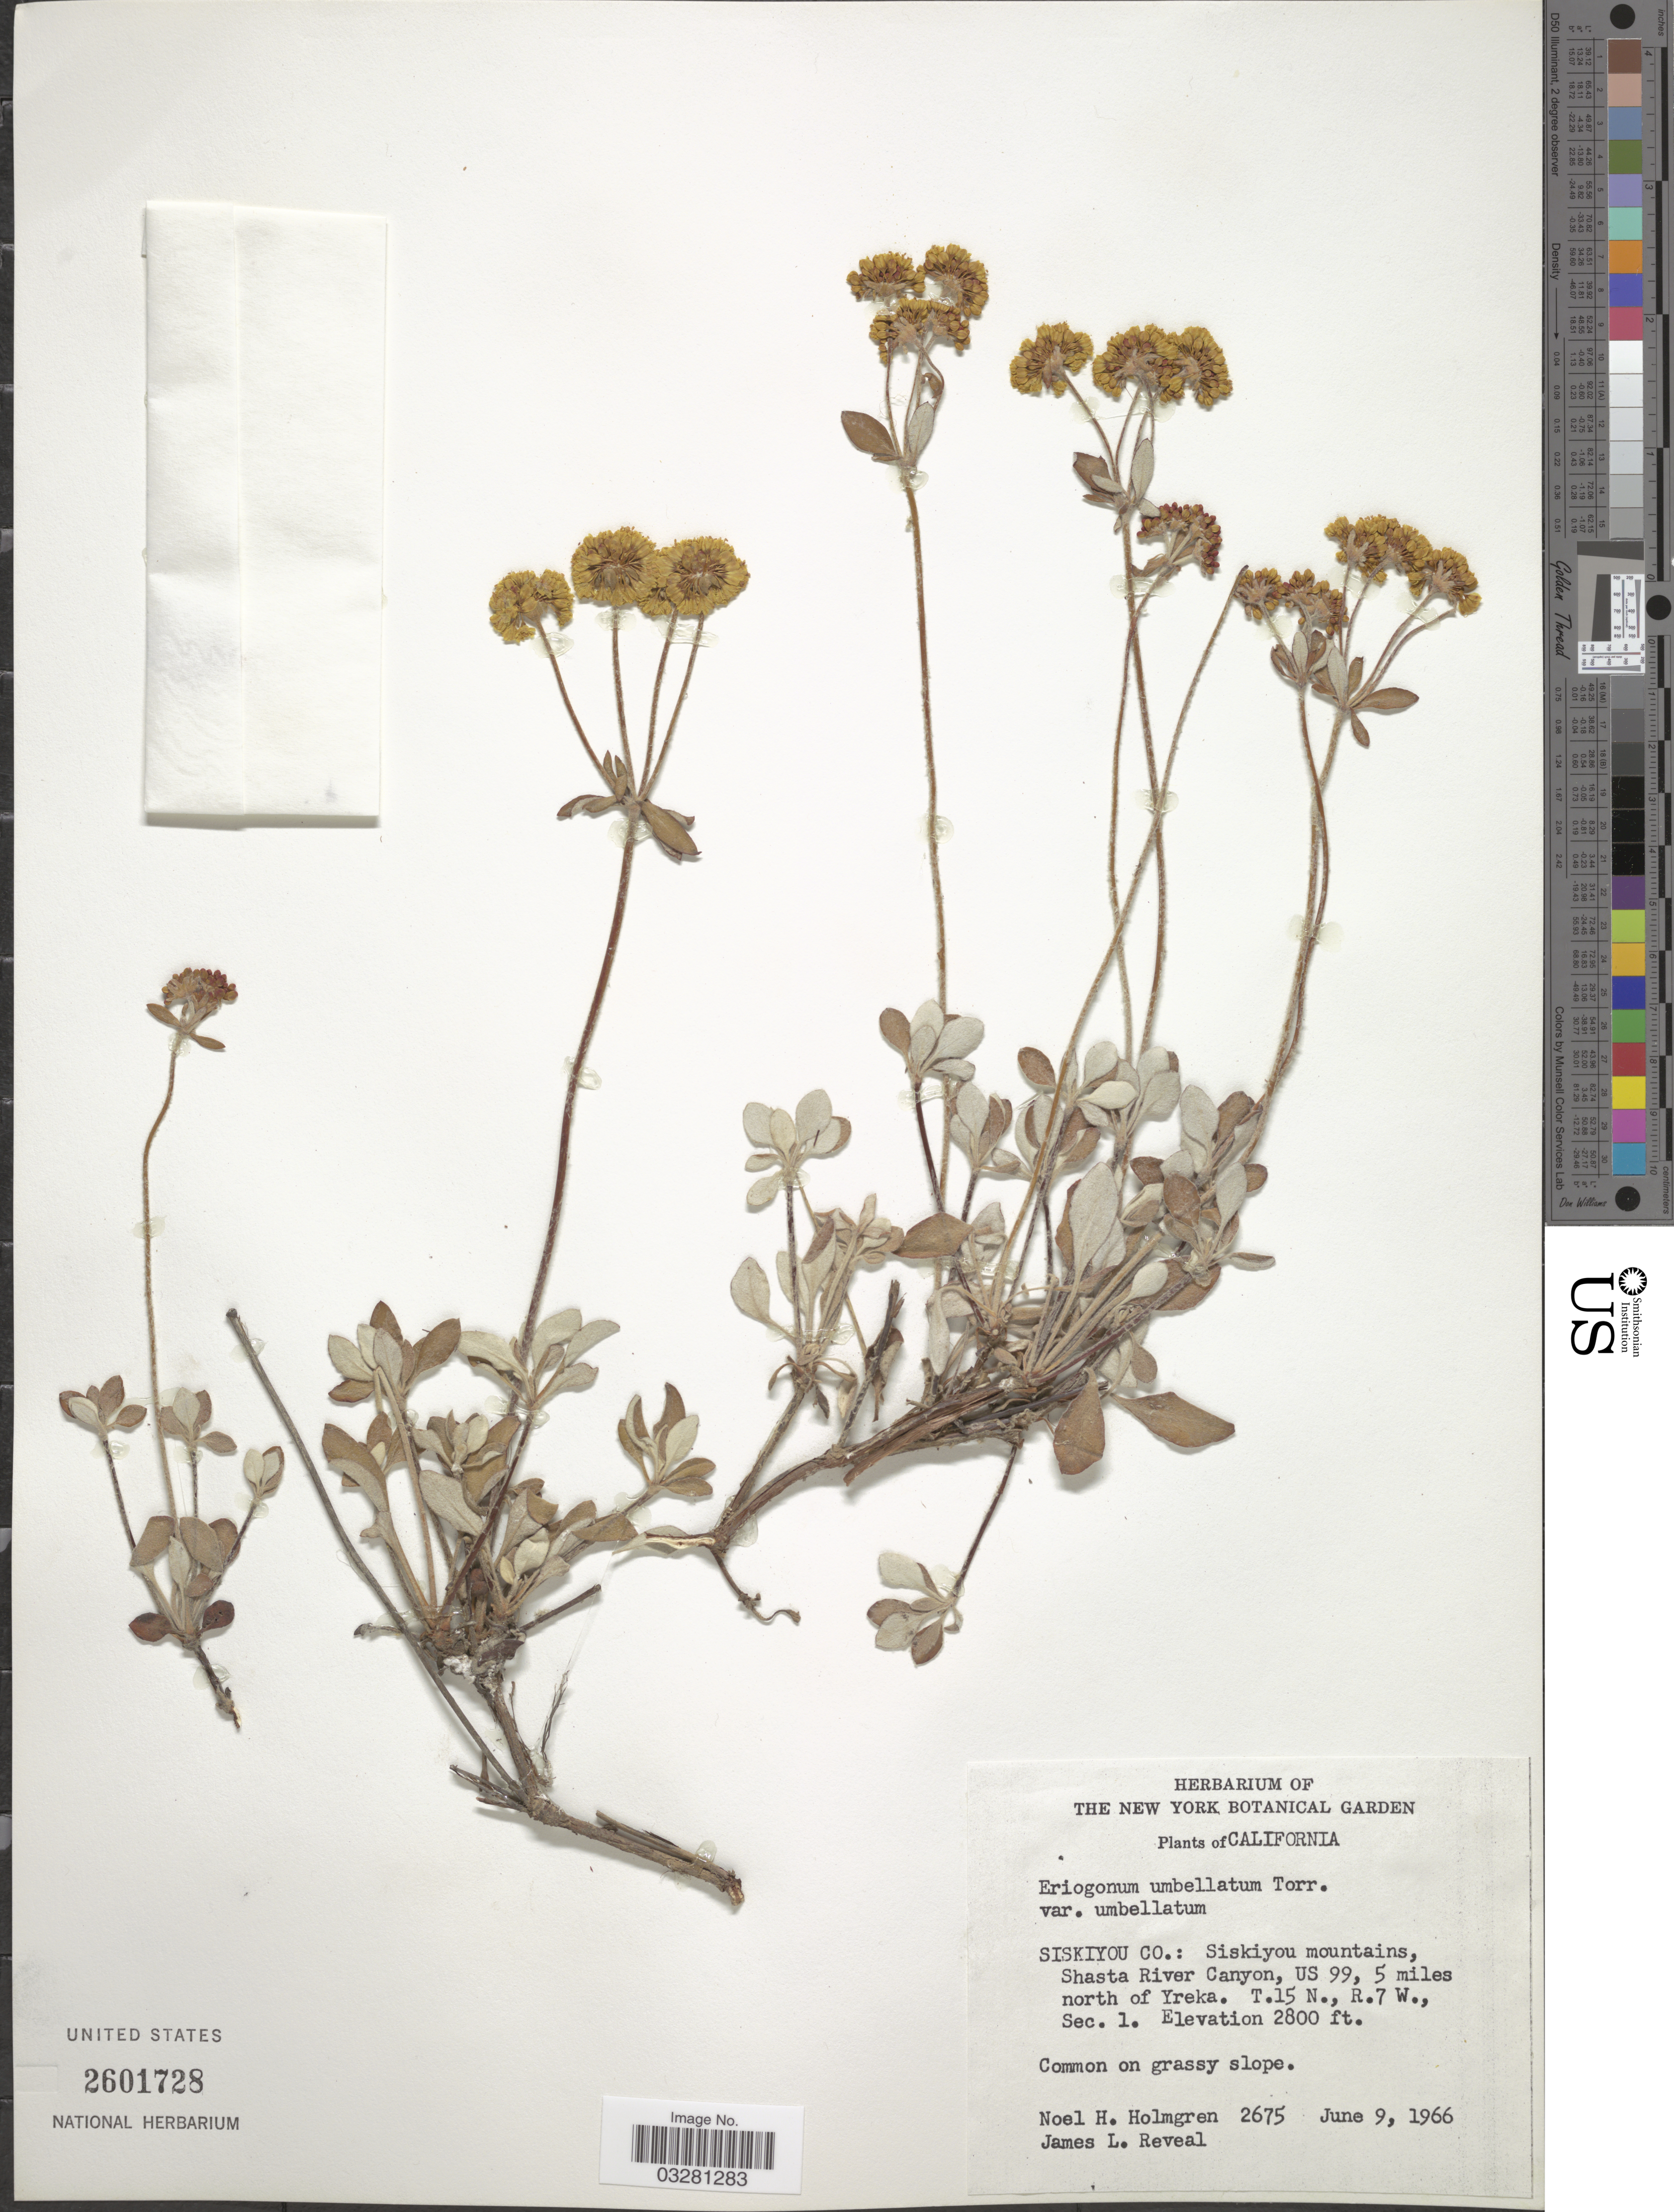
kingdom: Plantae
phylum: Tracheophyta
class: Magnoliopsida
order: Caryophyllales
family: Polygonaceae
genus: Eriogonum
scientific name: Eriogonum umbellatum var. umbellatum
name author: Torr.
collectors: N. H. Holmgren & J. L. Reveal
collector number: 2675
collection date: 1966-06-09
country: United States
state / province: California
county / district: Siskiyou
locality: Siskiyou Co.: Siskiyou mountains, Shasta River Canyon, US 99, 5 miles north of Yreka. T.15N., R.7W., Sec.1.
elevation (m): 853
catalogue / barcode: US 2601728